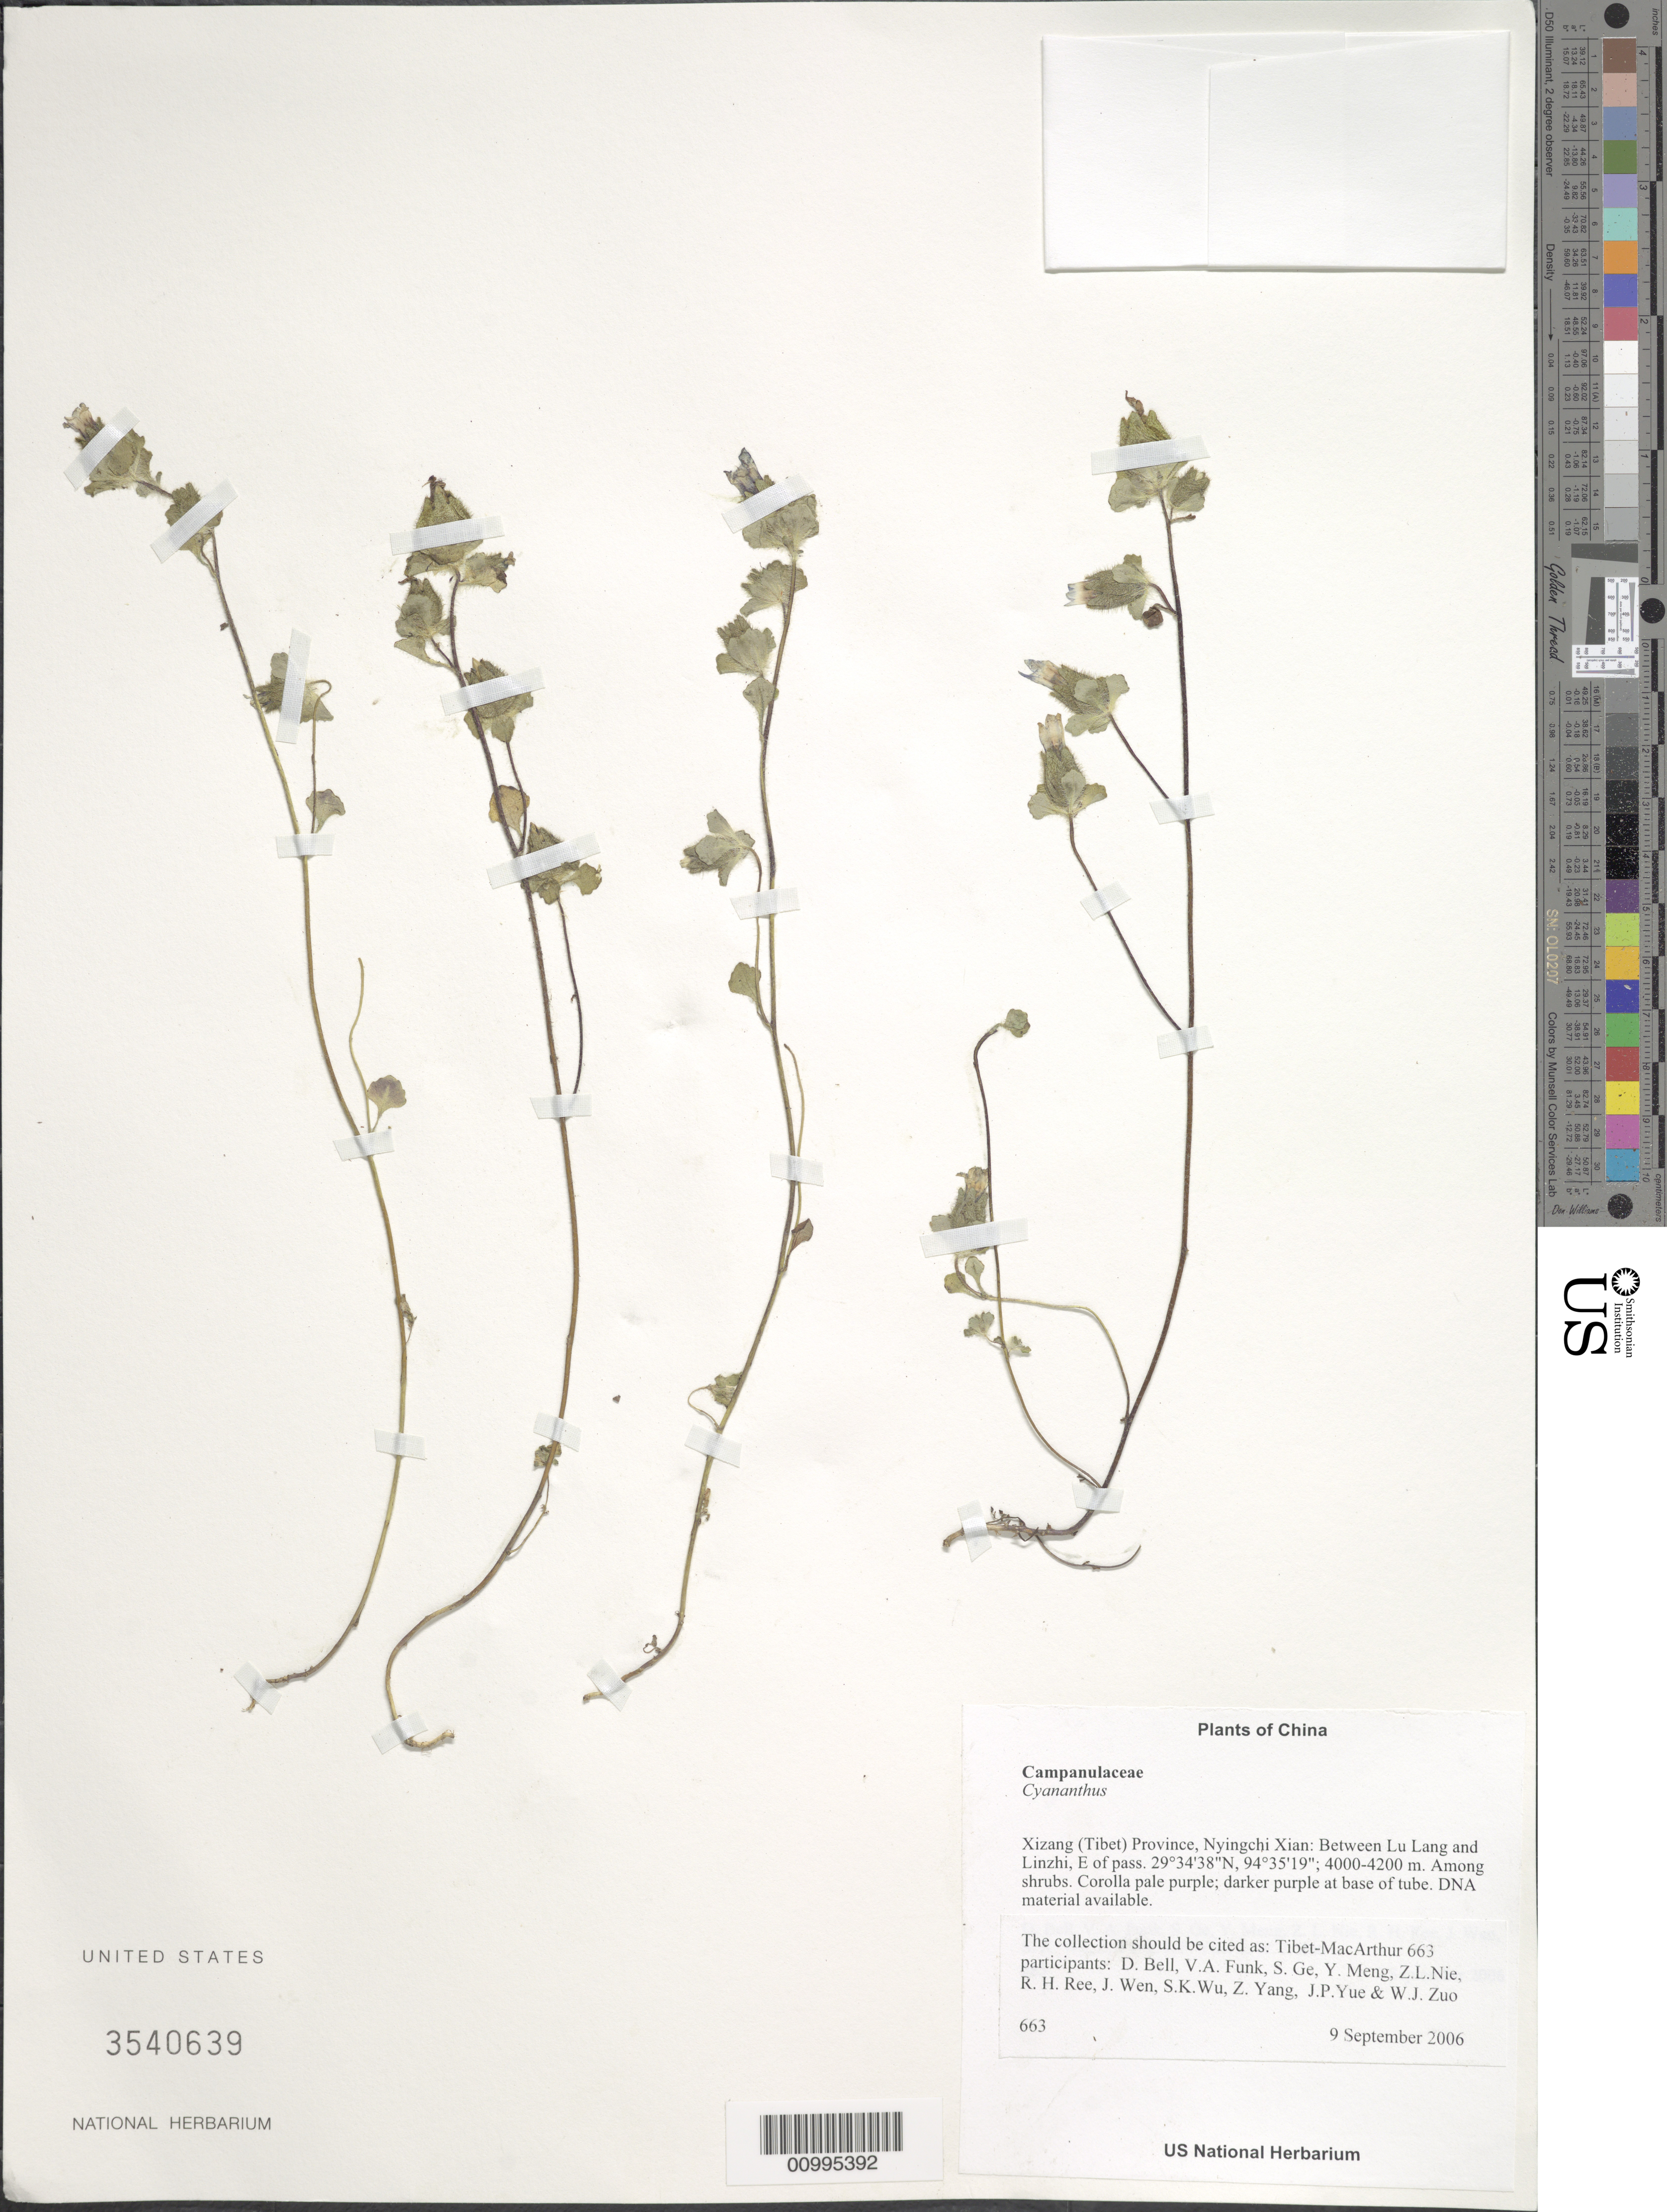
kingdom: Plantae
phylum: Tracheophyta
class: Magnoliopsida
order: Asterales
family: Campanulaceae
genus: Cyananthus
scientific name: Cyananthus sp.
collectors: Tibet-MacArthur, D. A. Bell, V. Funk, S. Ge, Y. Meng, Z. Nie, R. Ree, J. Wen, S. K. Wu, Z. Yang, J. Yue & W. Zuo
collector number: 663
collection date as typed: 09 Sep 2006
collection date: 2006-09-09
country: China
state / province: Xizang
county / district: Nyingchi Xian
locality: Between Lu Lang and Linzhi, E of pass.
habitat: Remnant Abies forest and adjacent disturbed areas with scattered shrubs (Rosa, Berberis). Among shrubs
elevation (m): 4000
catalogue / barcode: US 3540639